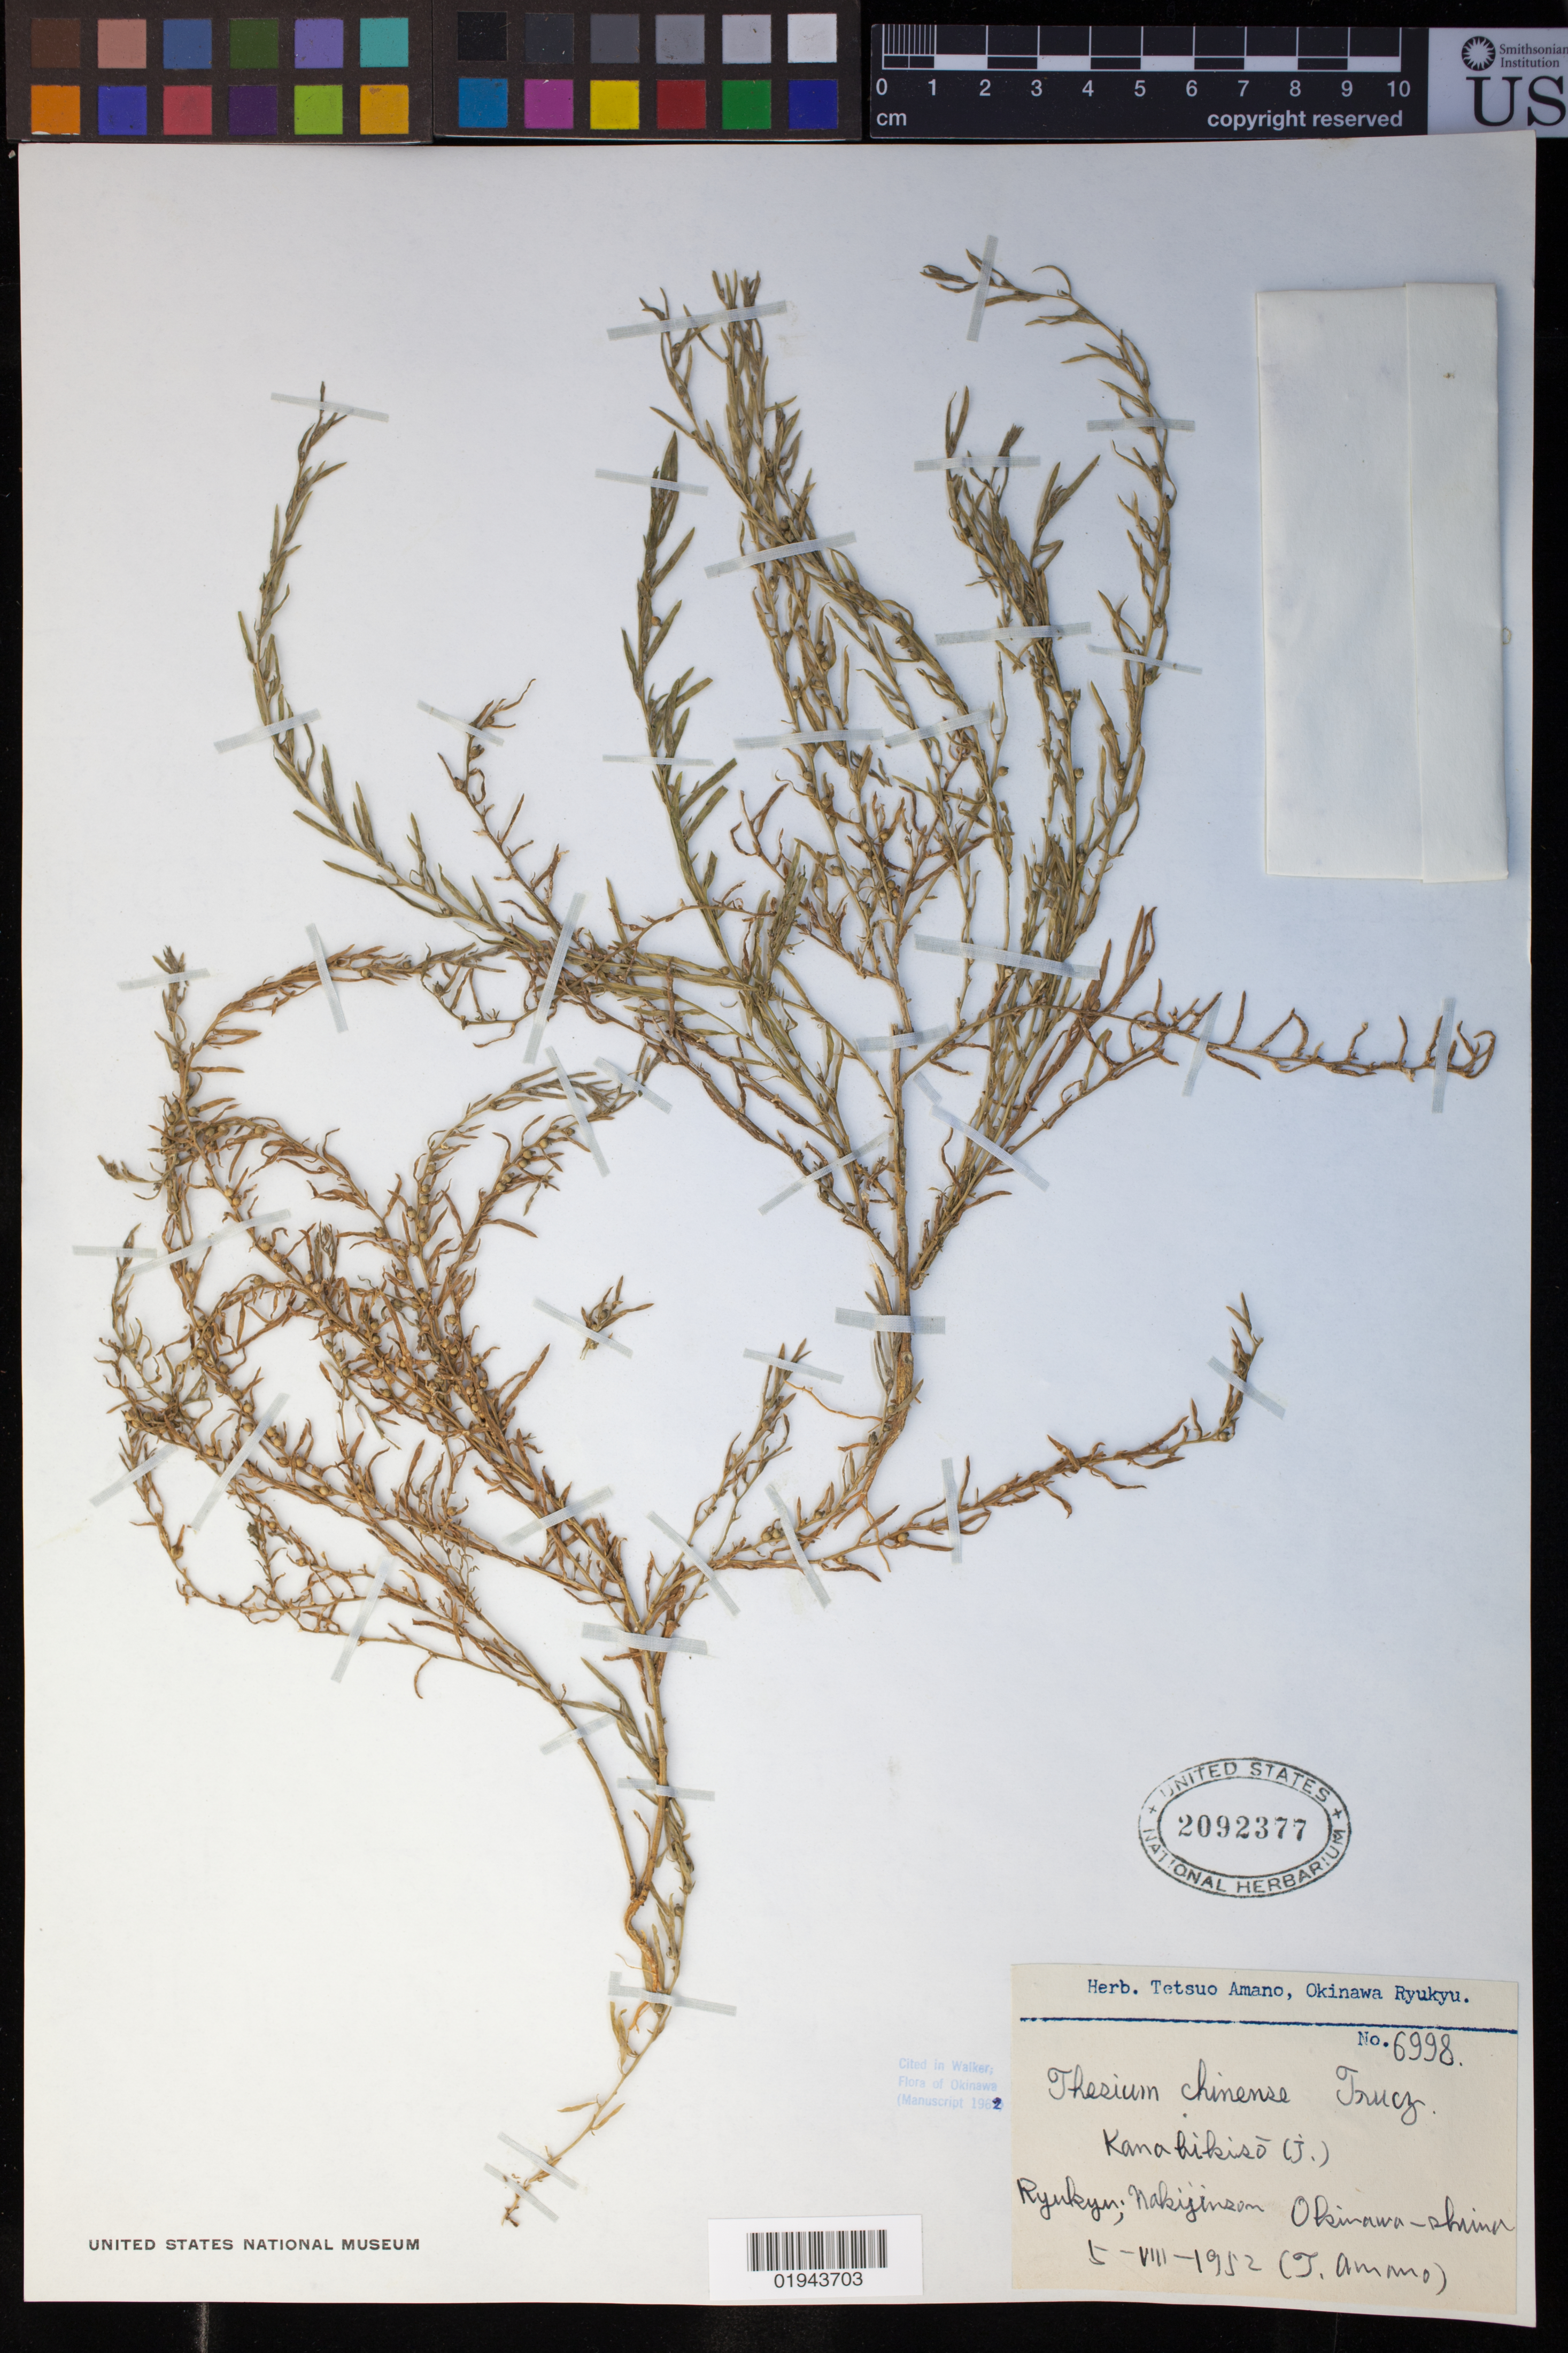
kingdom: Plantae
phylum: Tracheophyta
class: Magnoliopsida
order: Santalales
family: Thesiaceae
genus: Thesium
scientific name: Thesium chinense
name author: Turcz.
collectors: T. Amano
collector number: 6998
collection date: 1952-08-05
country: Japan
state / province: Okinawa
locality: Ryukyu; Nakijinzon [Nakijin-son]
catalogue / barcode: US 2092377